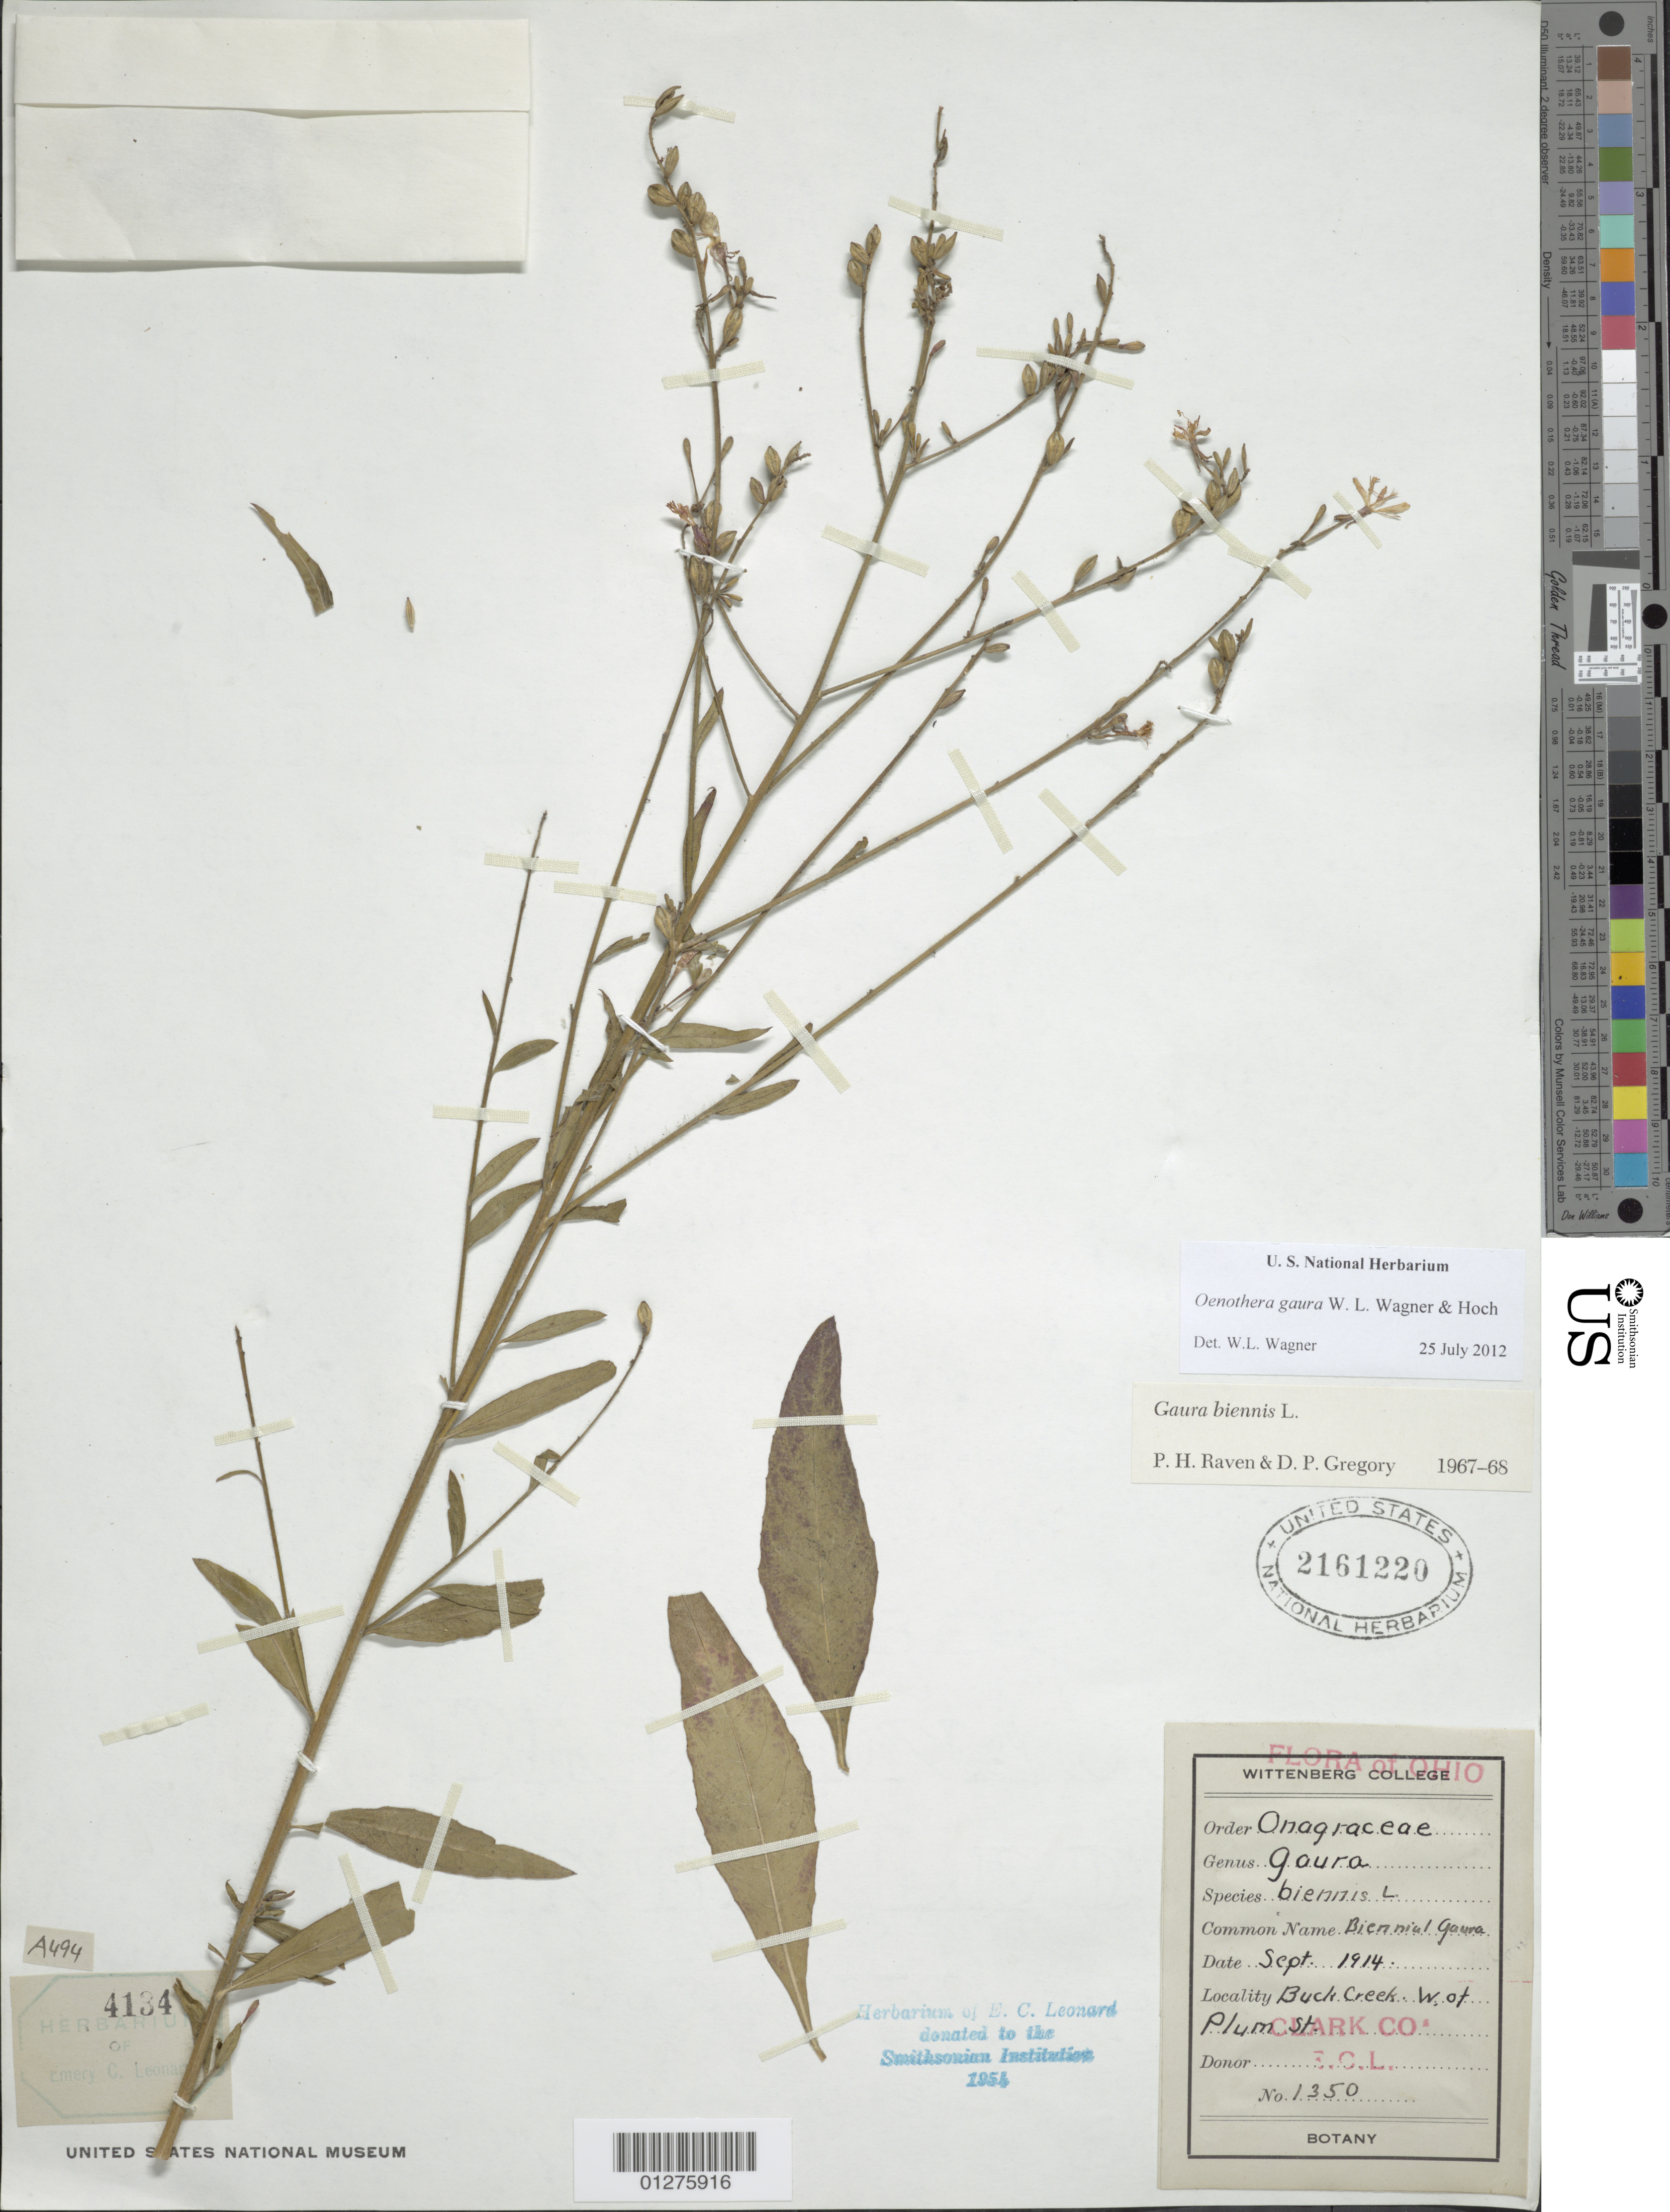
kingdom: Plantae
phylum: Tracheophyta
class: Magnoliopsida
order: Myrtales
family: Onagraceae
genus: Oenothera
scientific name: Oenothera gaura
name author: W.L. Wagner & Hoch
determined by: Wagner, W. L., (BOT), Smithsonian Institution - National Museum of Natural History (UNITED STATES)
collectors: E. C. Leonard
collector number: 1350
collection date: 1914-09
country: United States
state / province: Ohio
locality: Buck Creek, W. of Plum Street.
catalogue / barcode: US 2161220